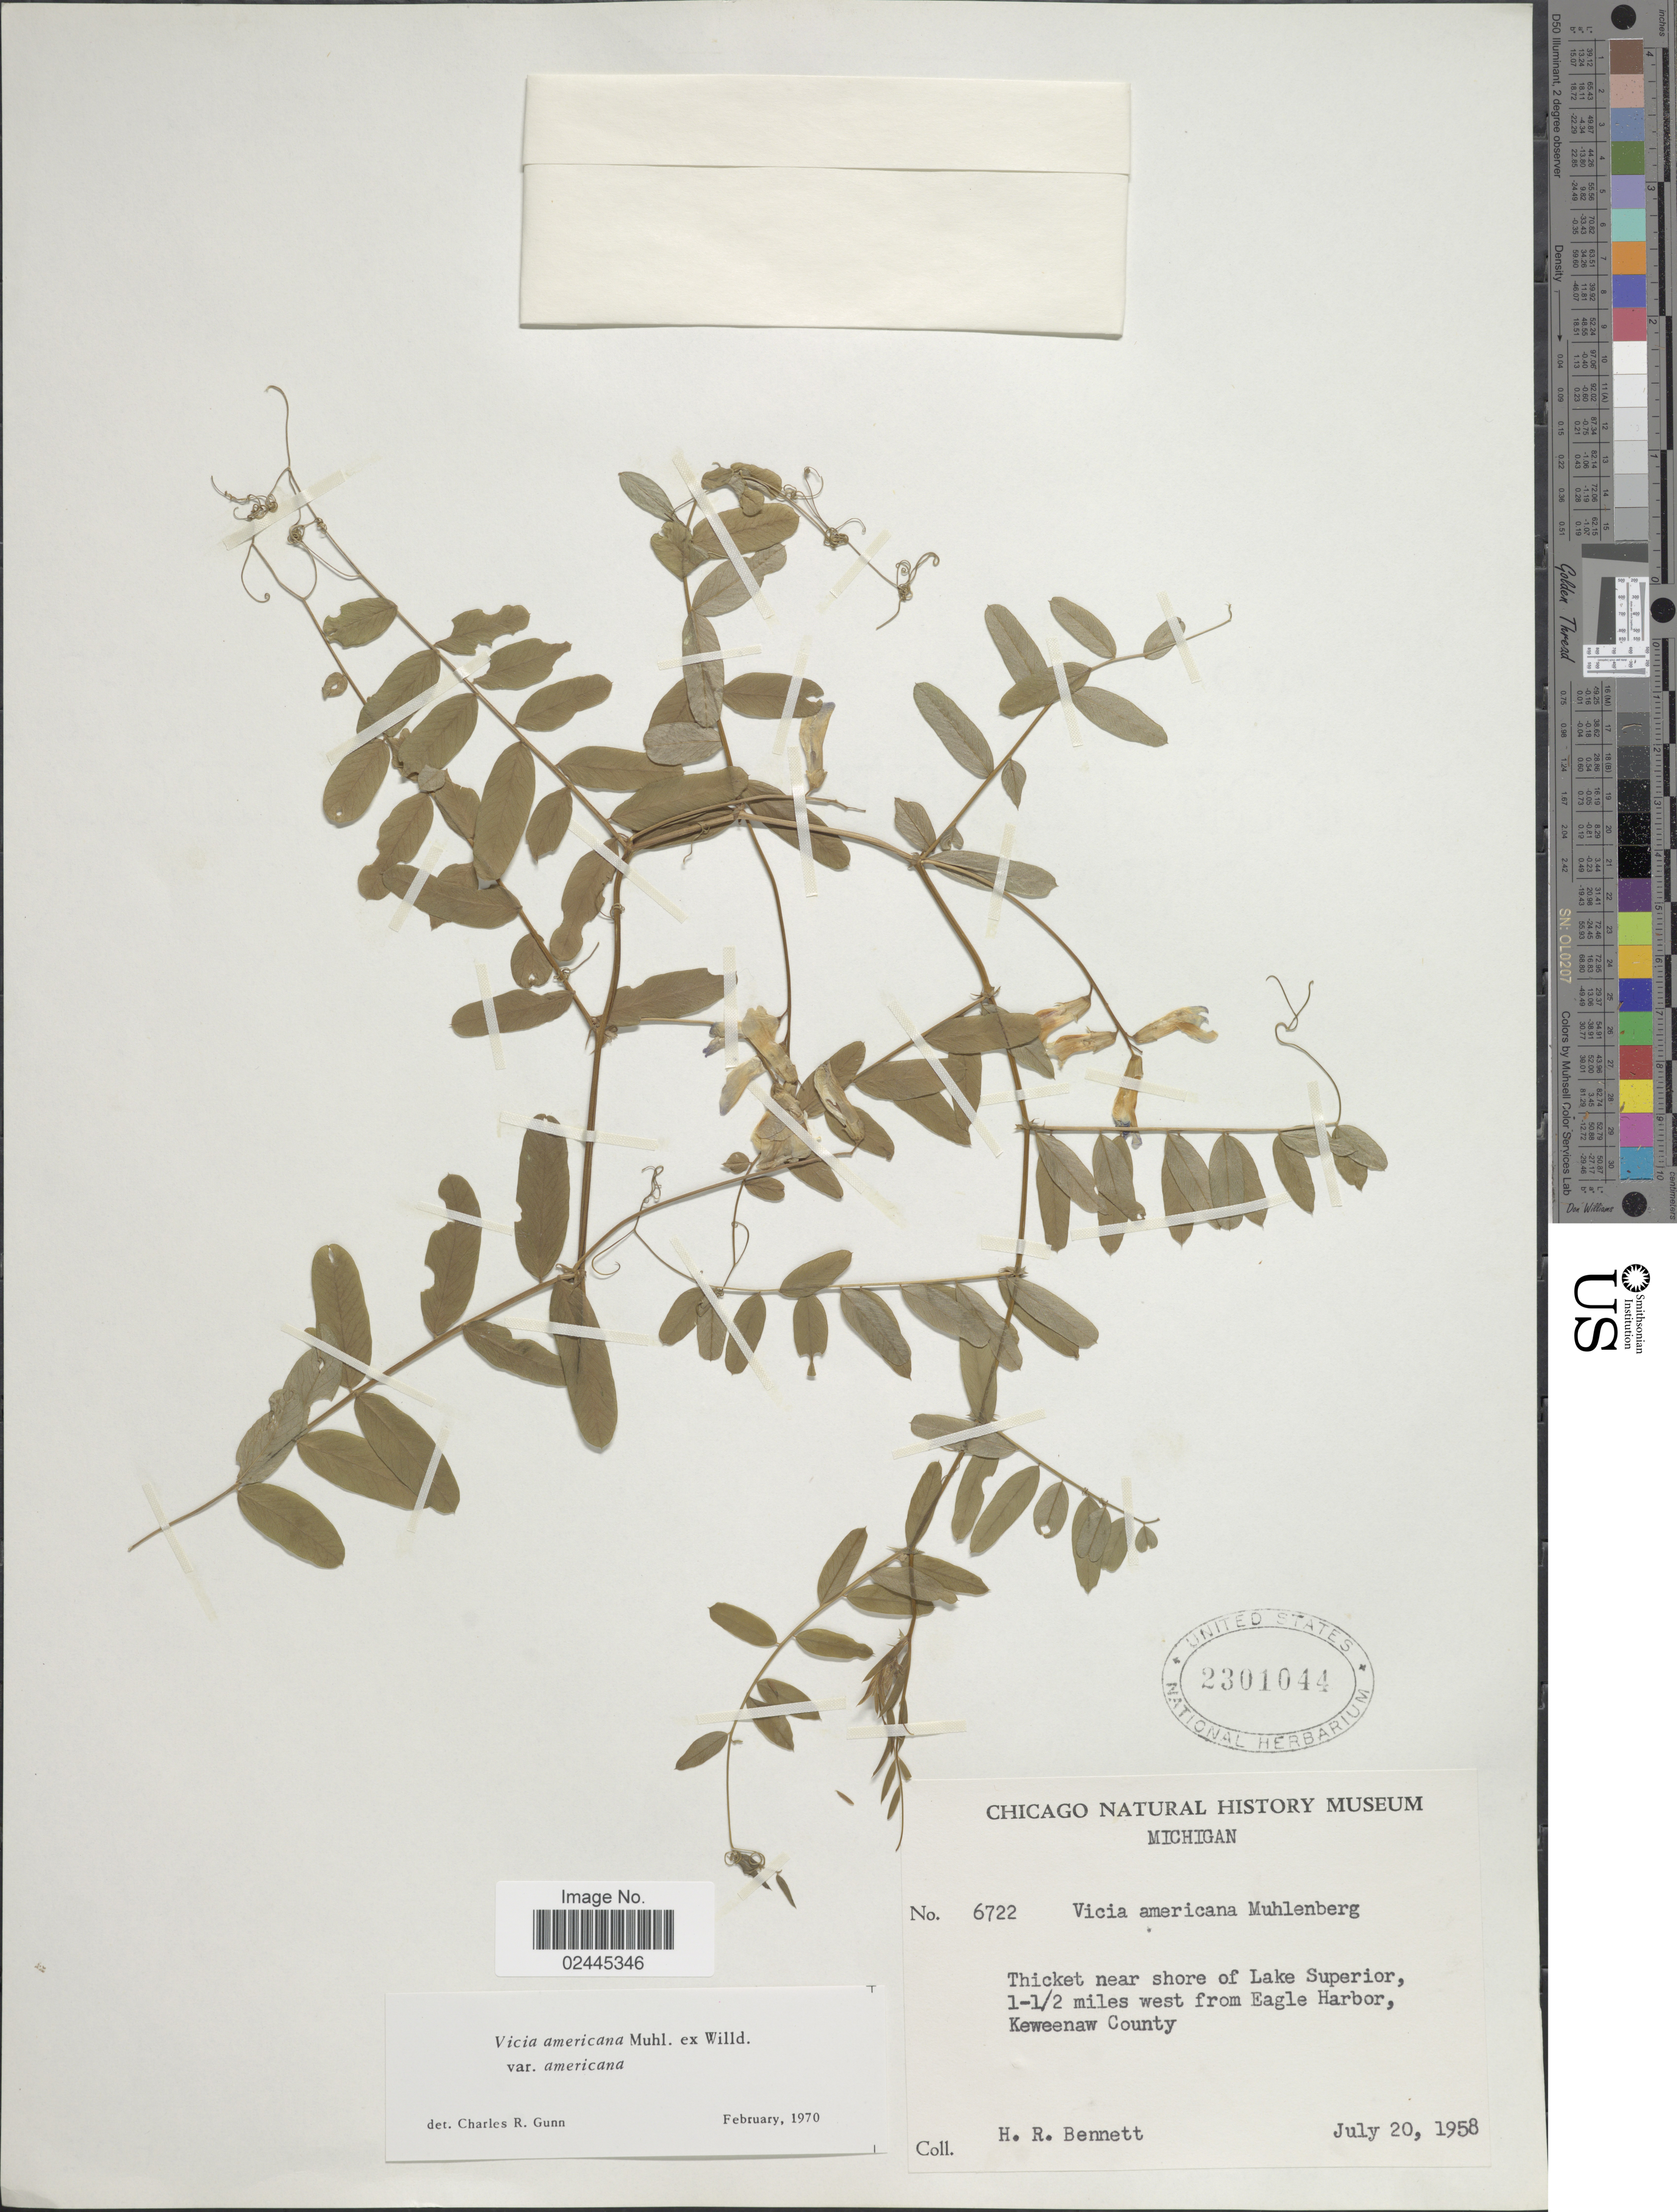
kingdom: Plantae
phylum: Tracheophyta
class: Magnoliopsida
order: Fabales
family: Fabaceae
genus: Vicia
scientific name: Vicia americana var. americana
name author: Muhl. ex Willd.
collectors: H. R. Bennett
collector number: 6722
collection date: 1958-07-20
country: United States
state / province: Michigan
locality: Thicket near shore of Lake Superior, 1-1/2 miles west from Eagle Harbor, Keweenaw County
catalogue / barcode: US 2301044